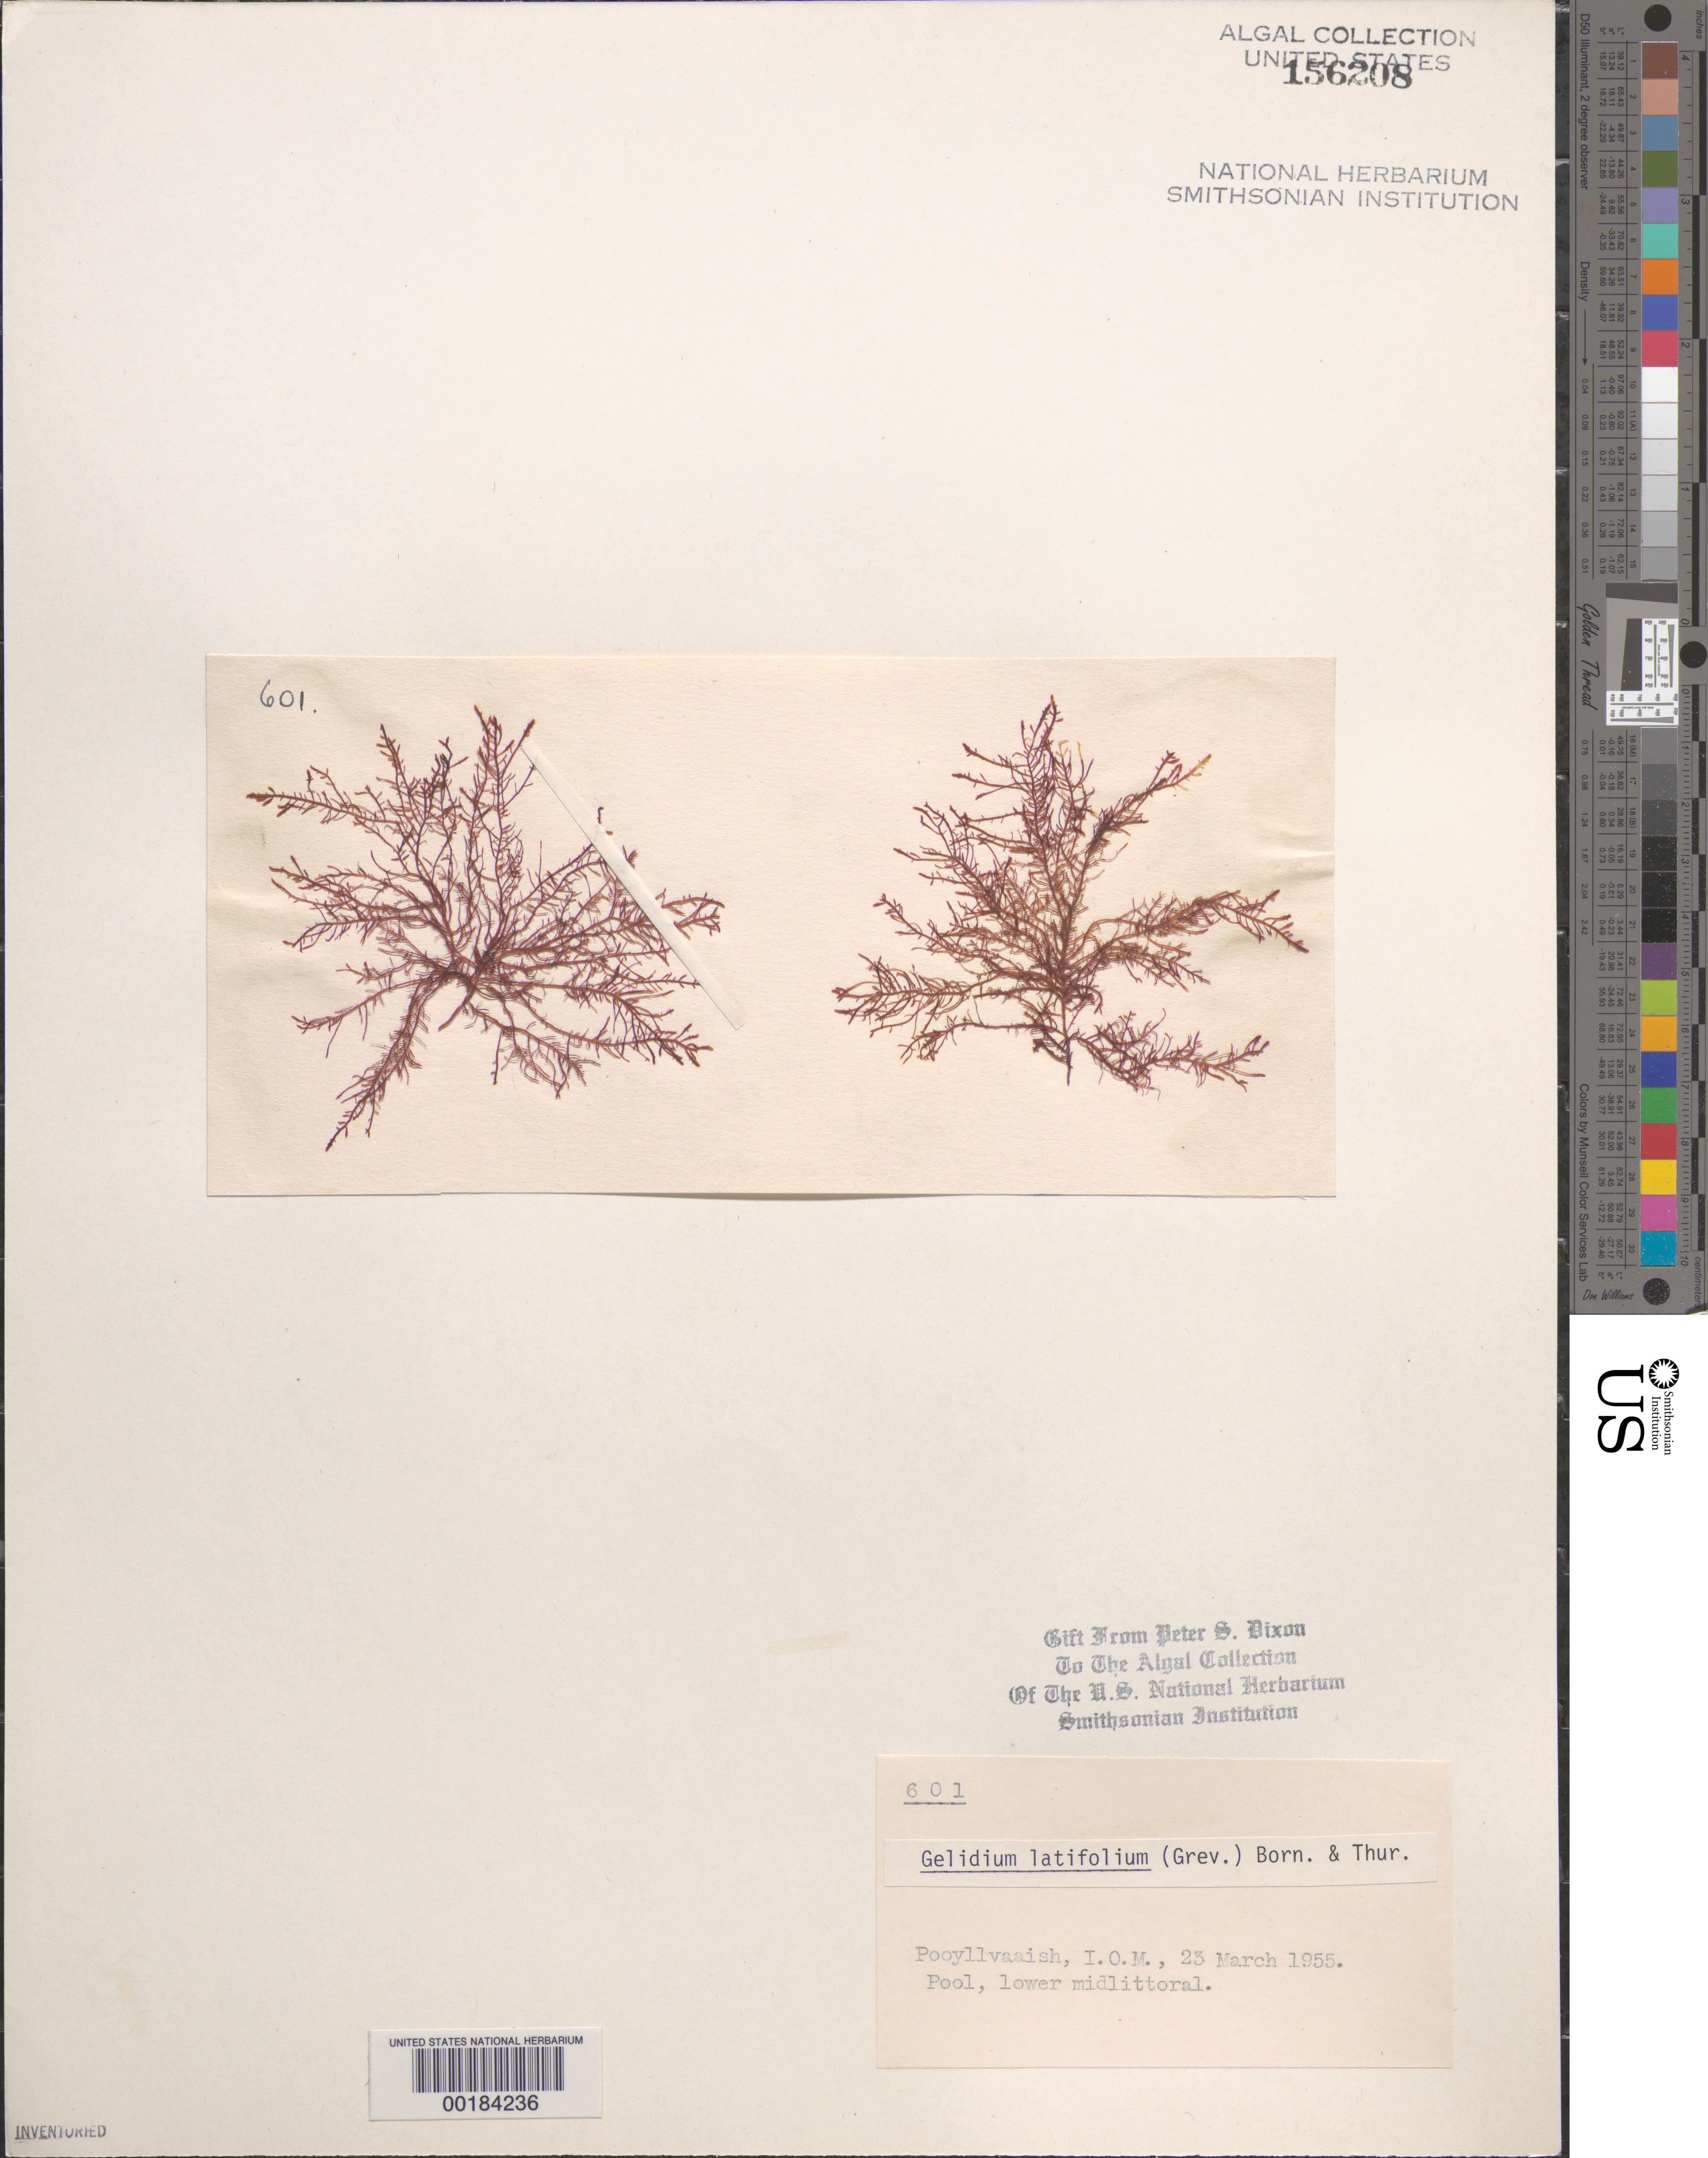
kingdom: Plantae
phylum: Rhodophyta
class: Florideophyceae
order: Gelidiales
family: Gelidiaceae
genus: Gelidium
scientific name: Gelidium spinosum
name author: (S.G. Gmel.) P.C. Silva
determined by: Algae name updating Project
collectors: P. S. Dixon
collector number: PSD 601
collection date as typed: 23 Mar 1955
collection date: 1955-03-23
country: United Kingdom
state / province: England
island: Isle of Man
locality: Pooyllvaaish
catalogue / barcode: US 156208